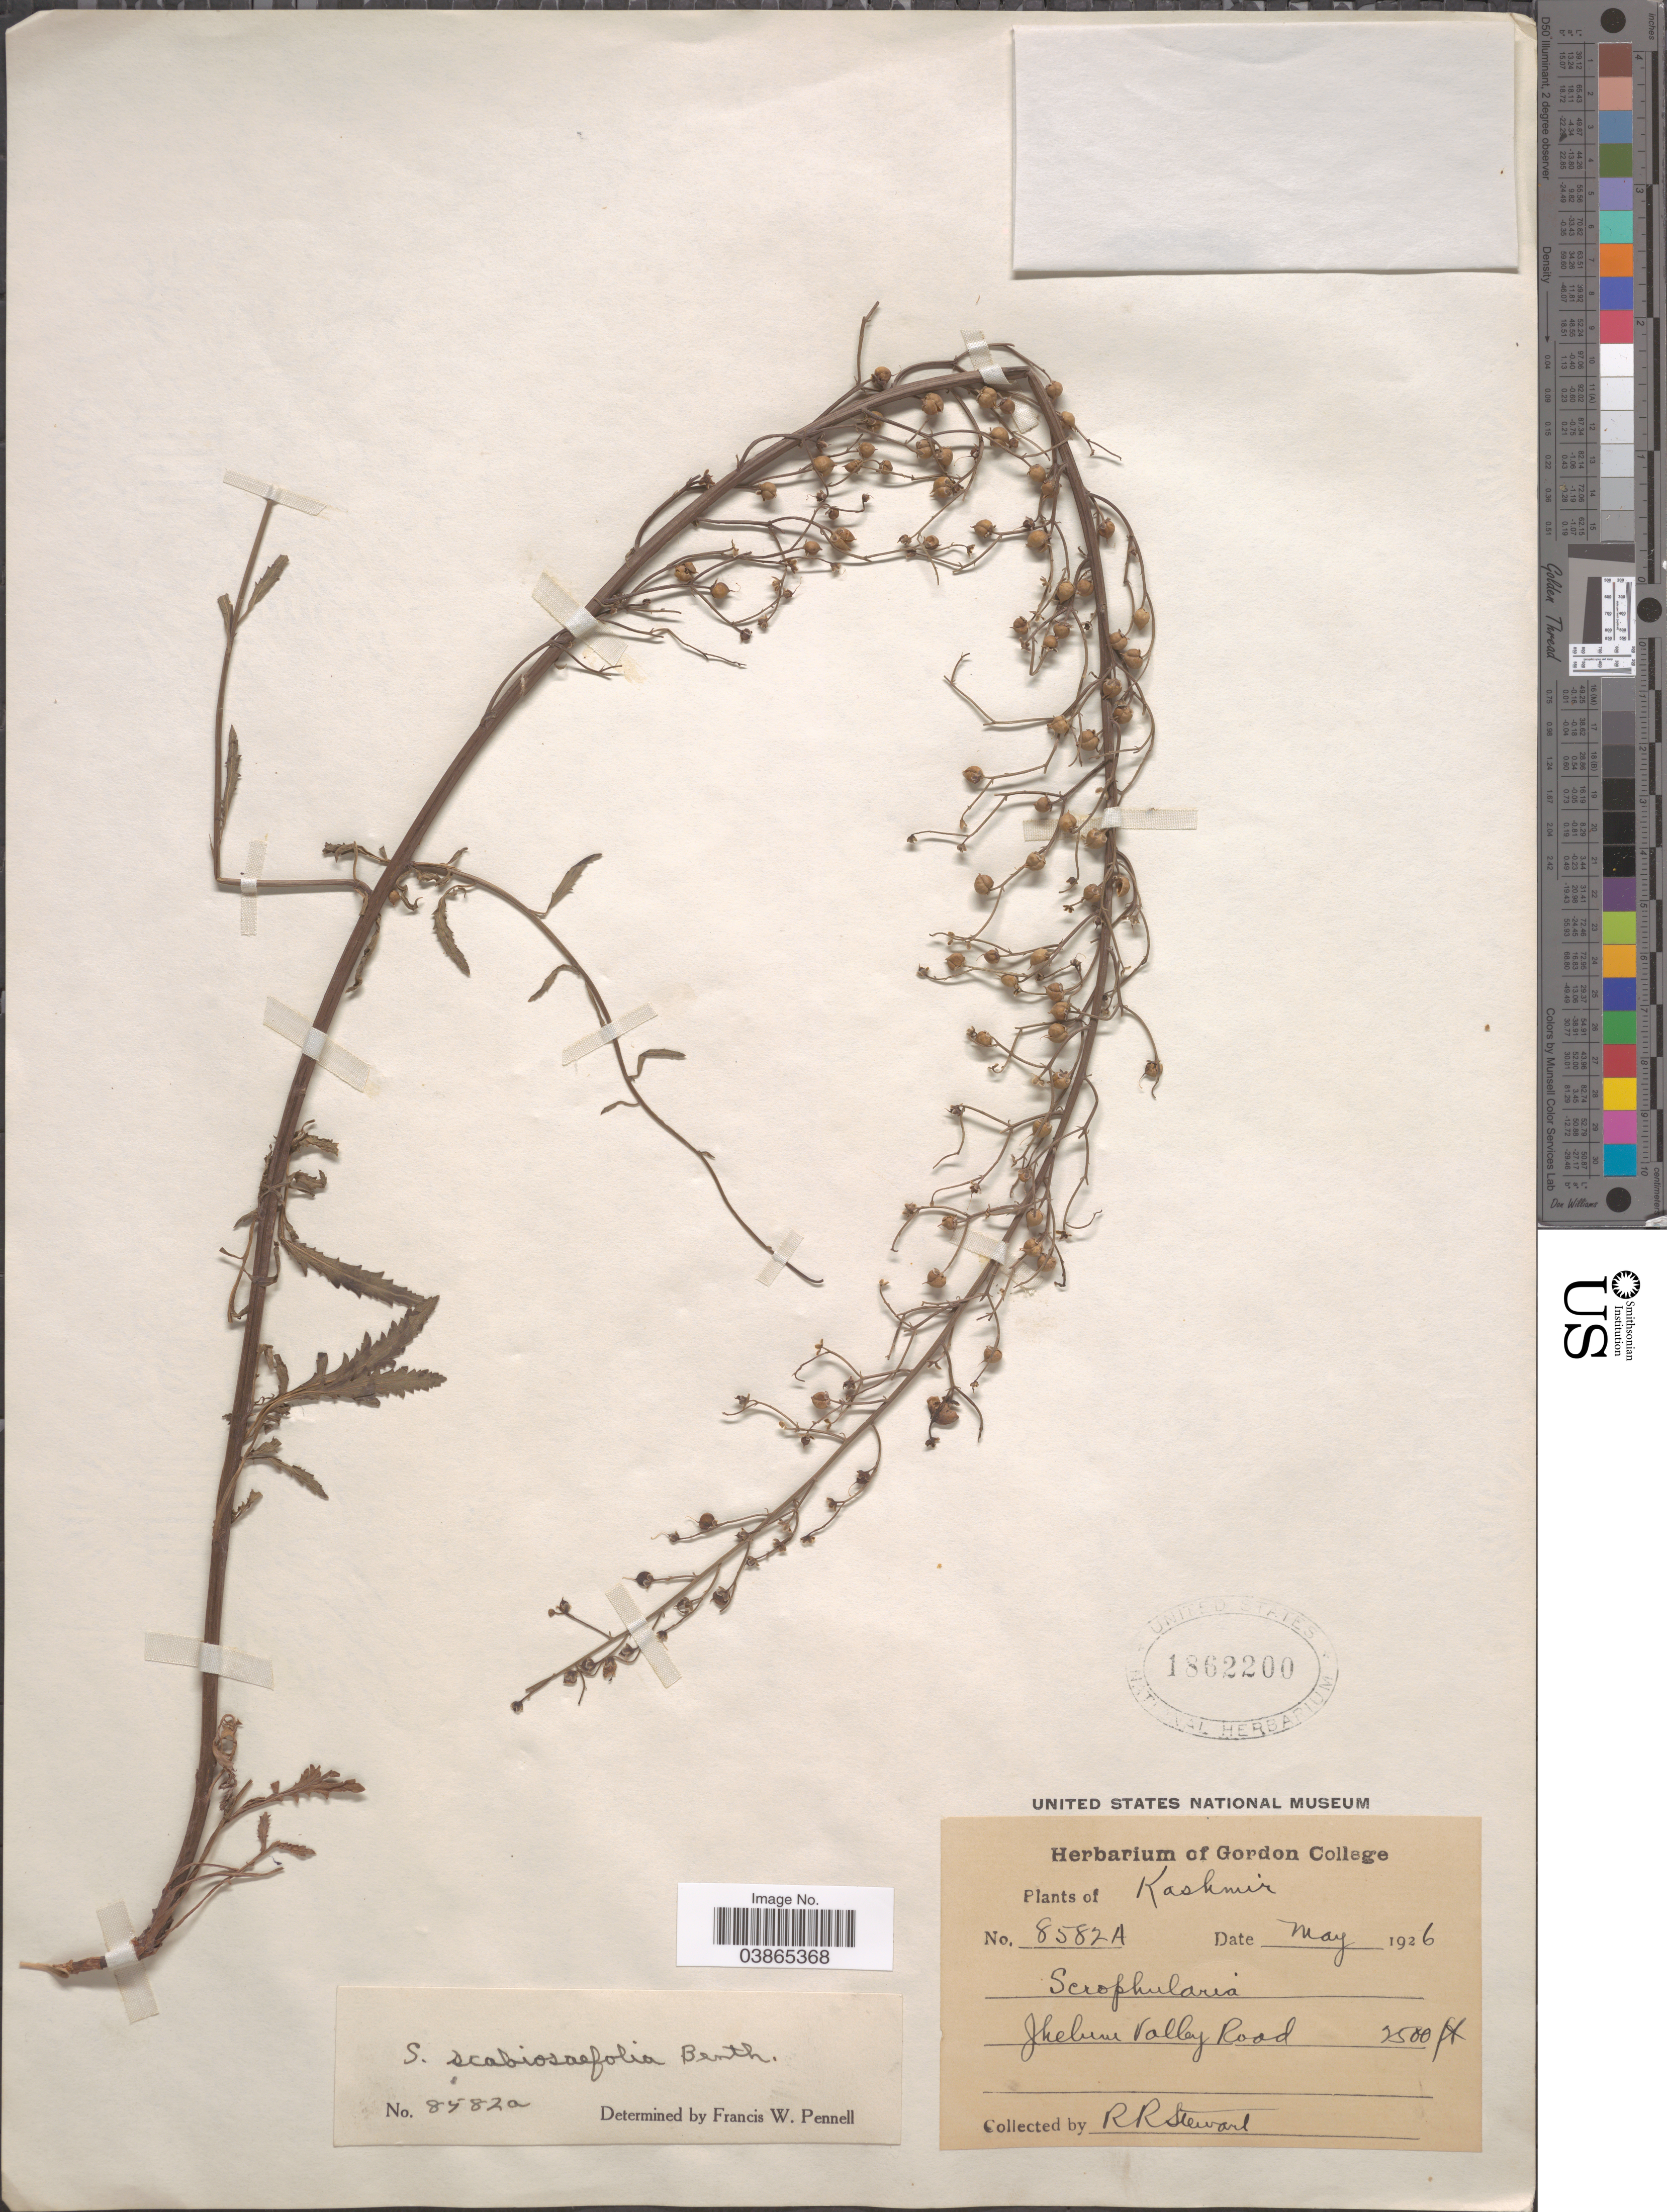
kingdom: Plantae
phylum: Tracheophyta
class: Magnoliopsida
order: Lamiales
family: Scrophulariaceae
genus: Scrophularia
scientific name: Scrophularia scabiosaefolia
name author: Benth.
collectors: R. Stewart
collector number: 8582A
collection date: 1926-05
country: India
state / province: Jammu and Kashmir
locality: Kashmir. Jhelum Valley Road.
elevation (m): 762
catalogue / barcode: US 1862200